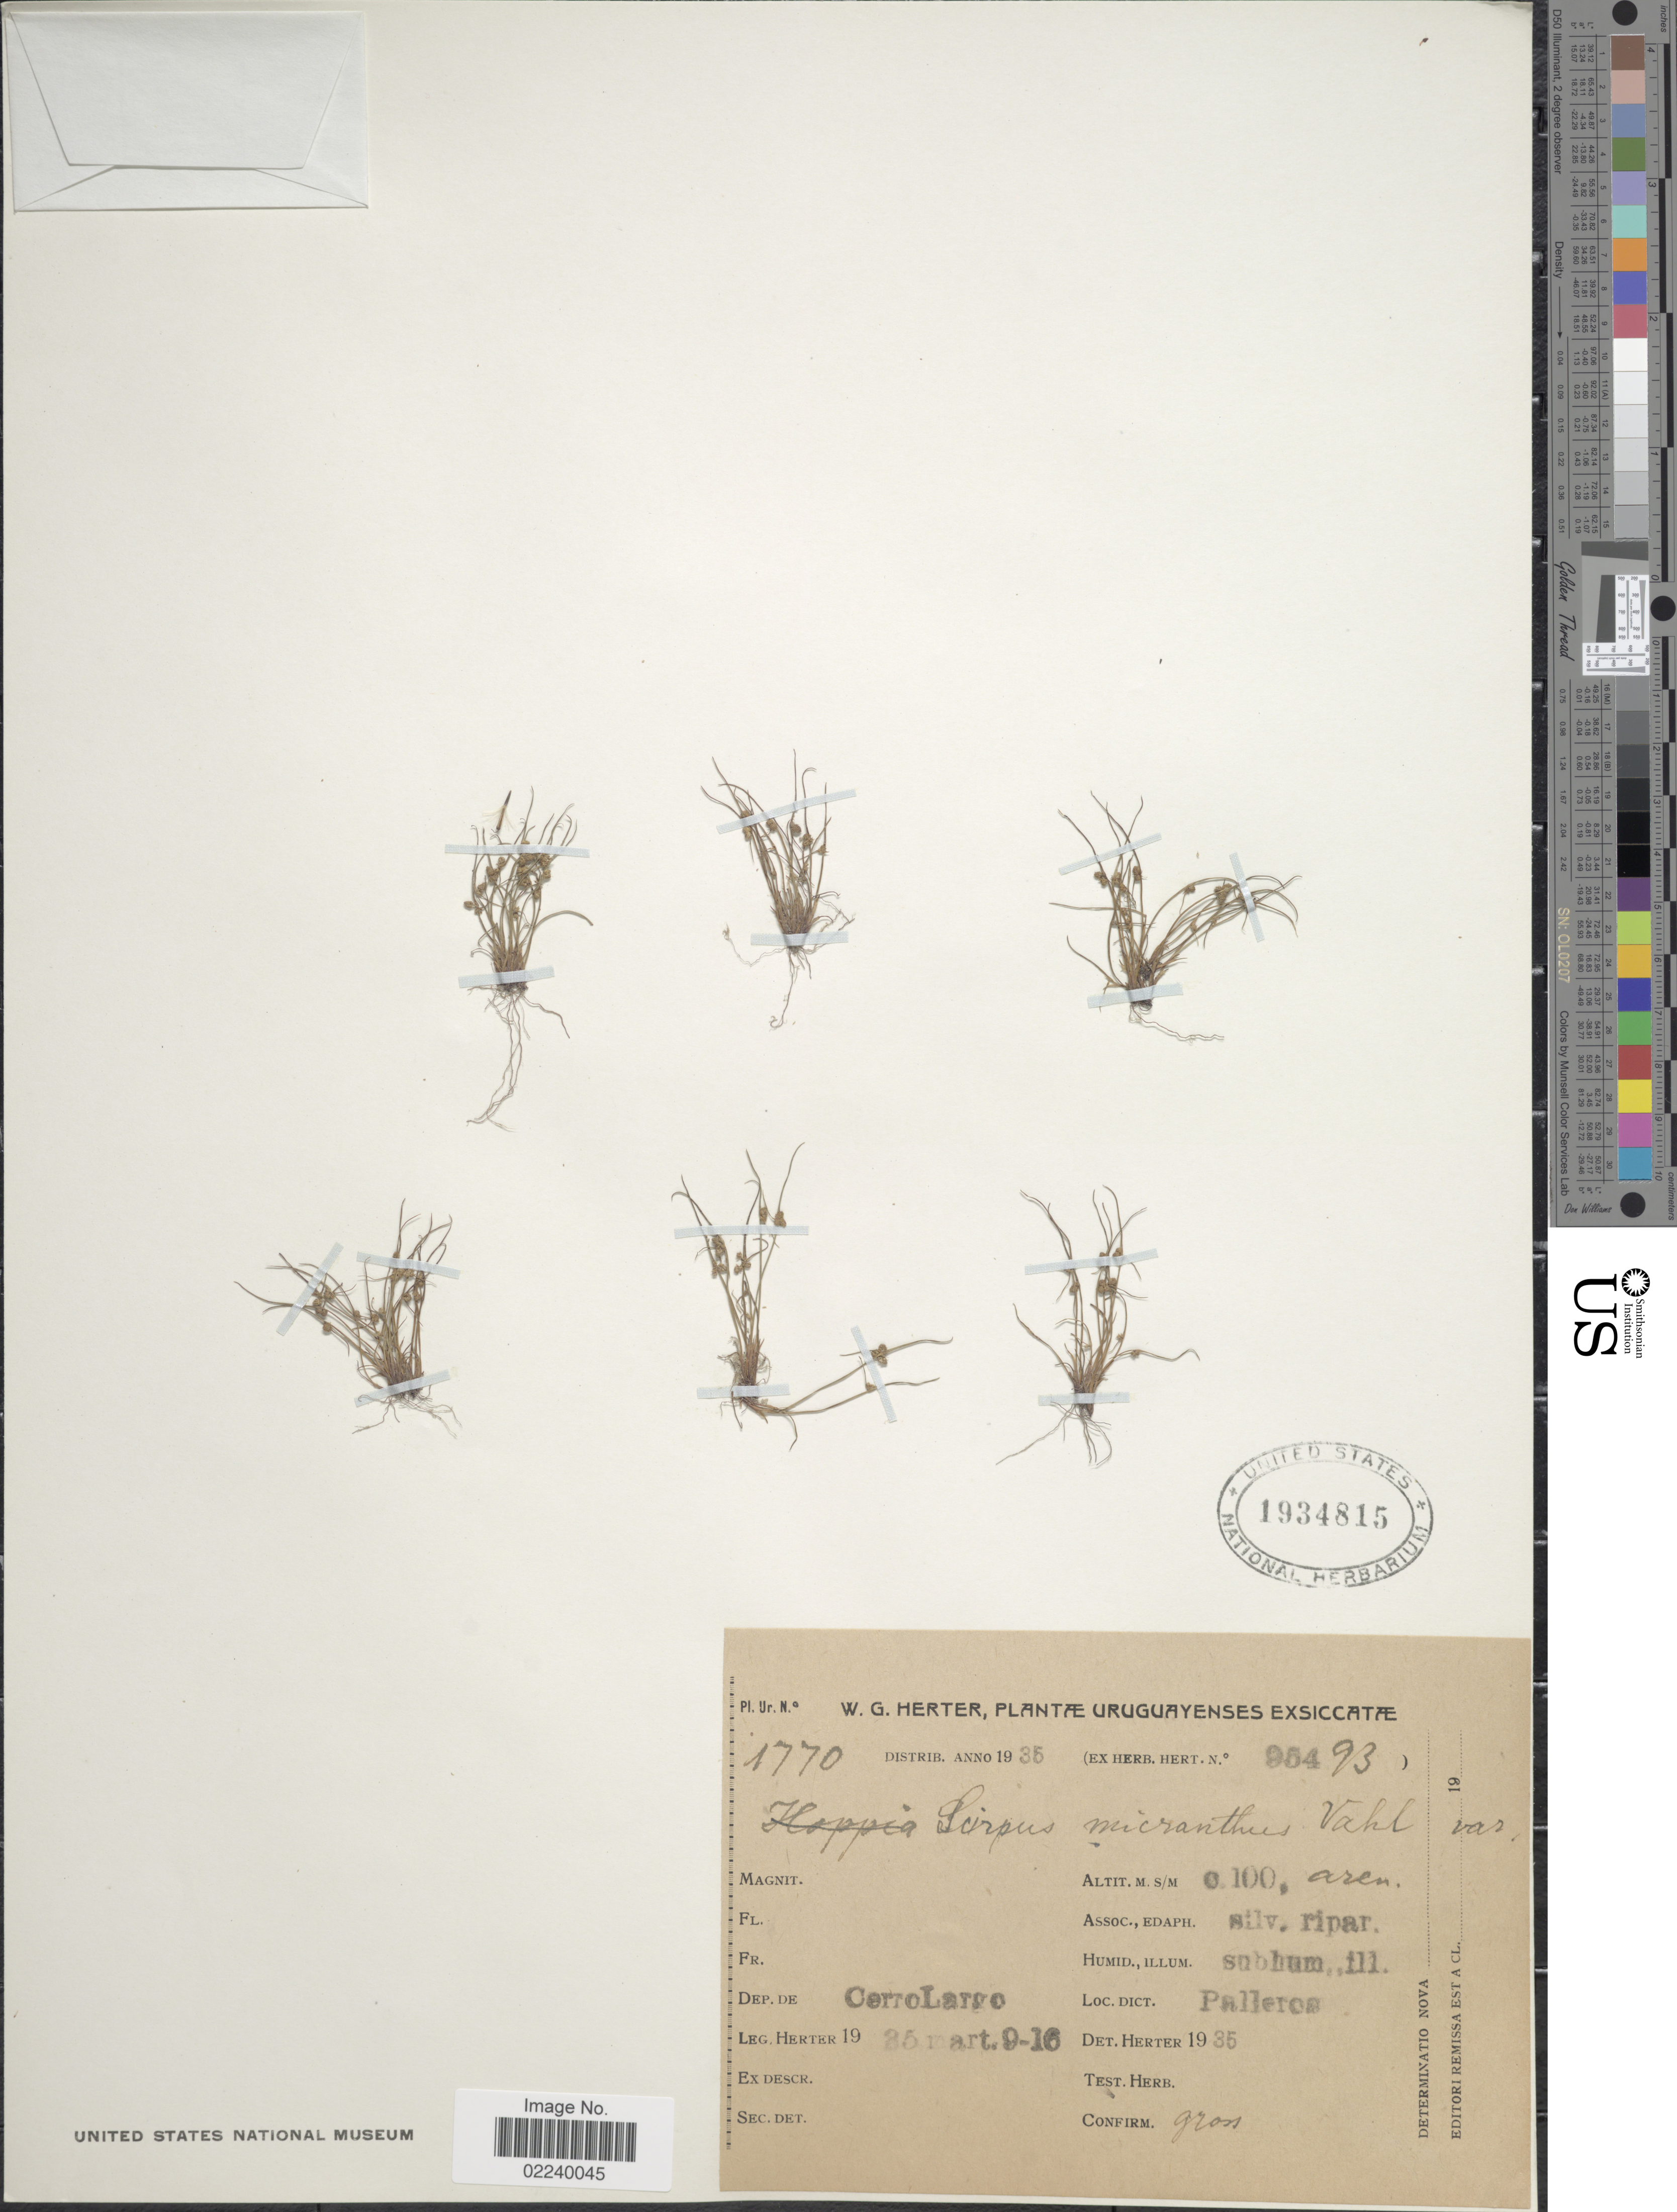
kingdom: Plantae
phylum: Tracheophyta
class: Liliopsida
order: Poales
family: Cyperaceae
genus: Cyperus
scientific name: Cyperus subsquarrosus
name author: (Muhl.) Bauters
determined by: Strong, M. T., (US), Smithsonian Institution - National Museum of Natural History (UNITED STATES)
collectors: Herter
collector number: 19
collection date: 1925-03-09/1925-03-16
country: Uruguay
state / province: Cerro Largo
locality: Palleros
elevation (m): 100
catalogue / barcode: US 1934815